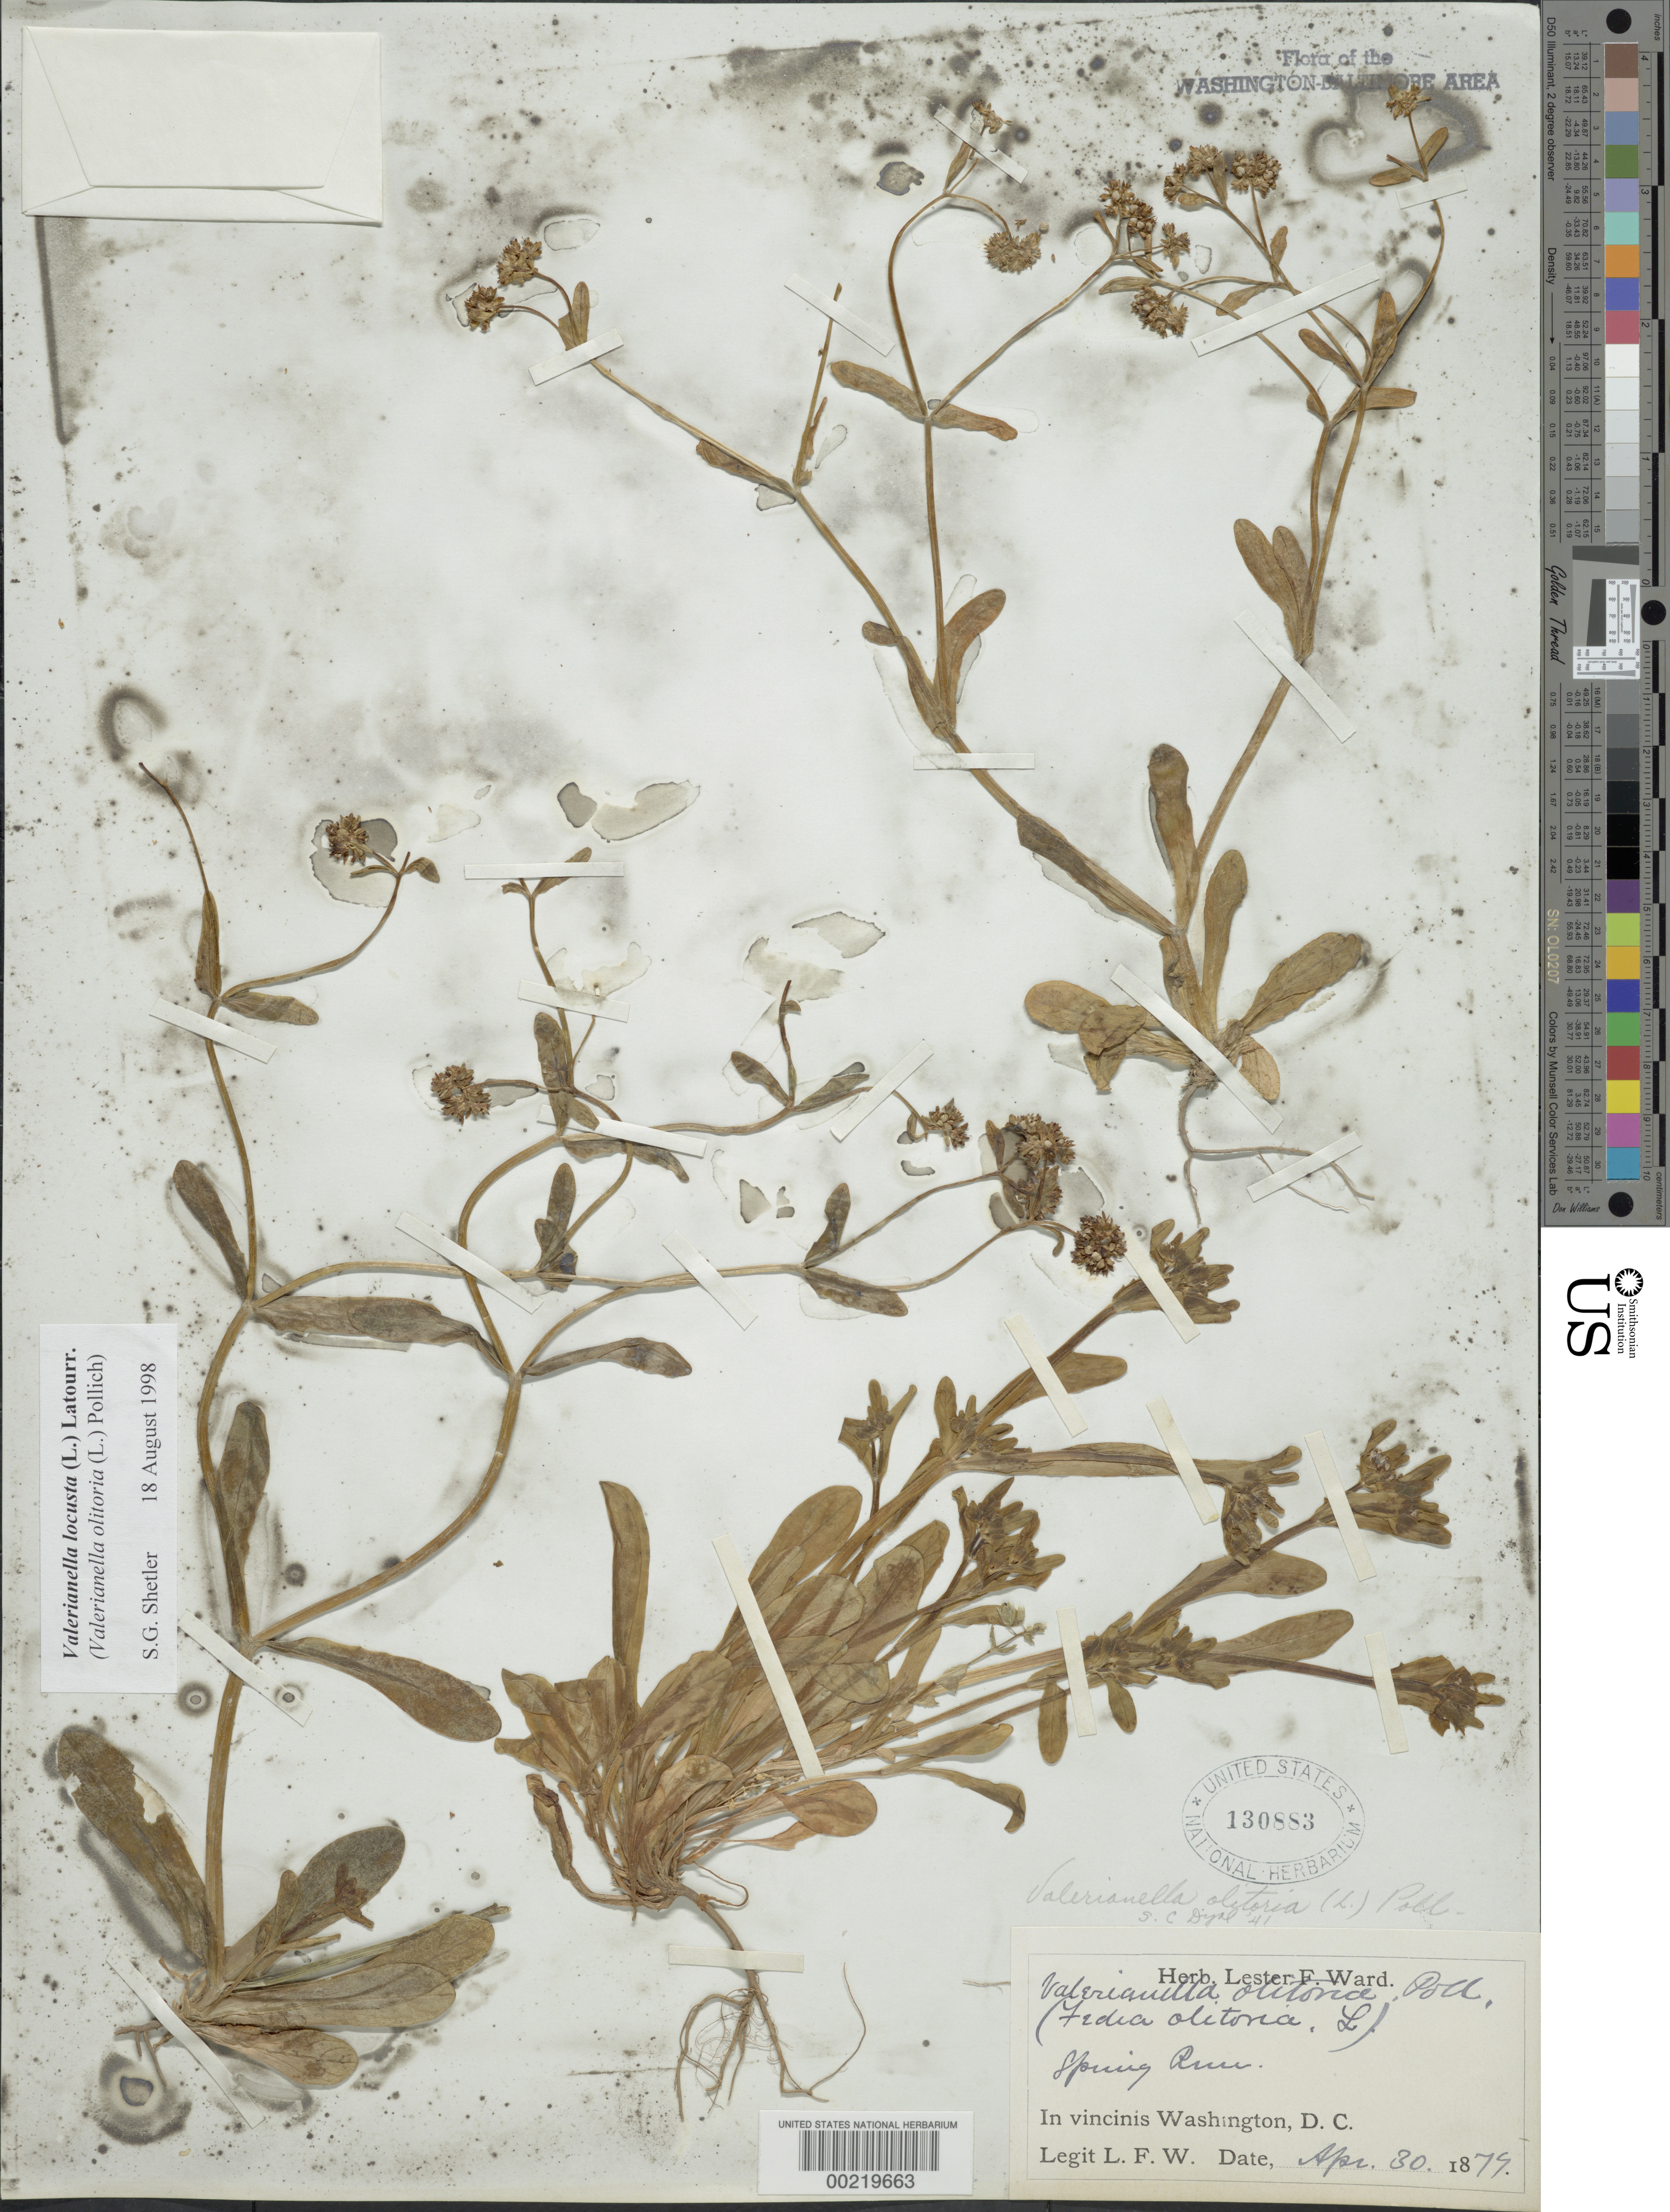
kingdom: Plantae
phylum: Tracheophyta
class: Magnoliopsida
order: Dipsacales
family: Caprifoliaceae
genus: Valerianella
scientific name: Valerianella locusta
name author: (L.) Latourr.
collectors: L. F. Ward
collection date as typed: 30 Apr 1879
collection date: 1879-04-30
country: United States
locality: Spring Run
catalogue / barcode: US 130883